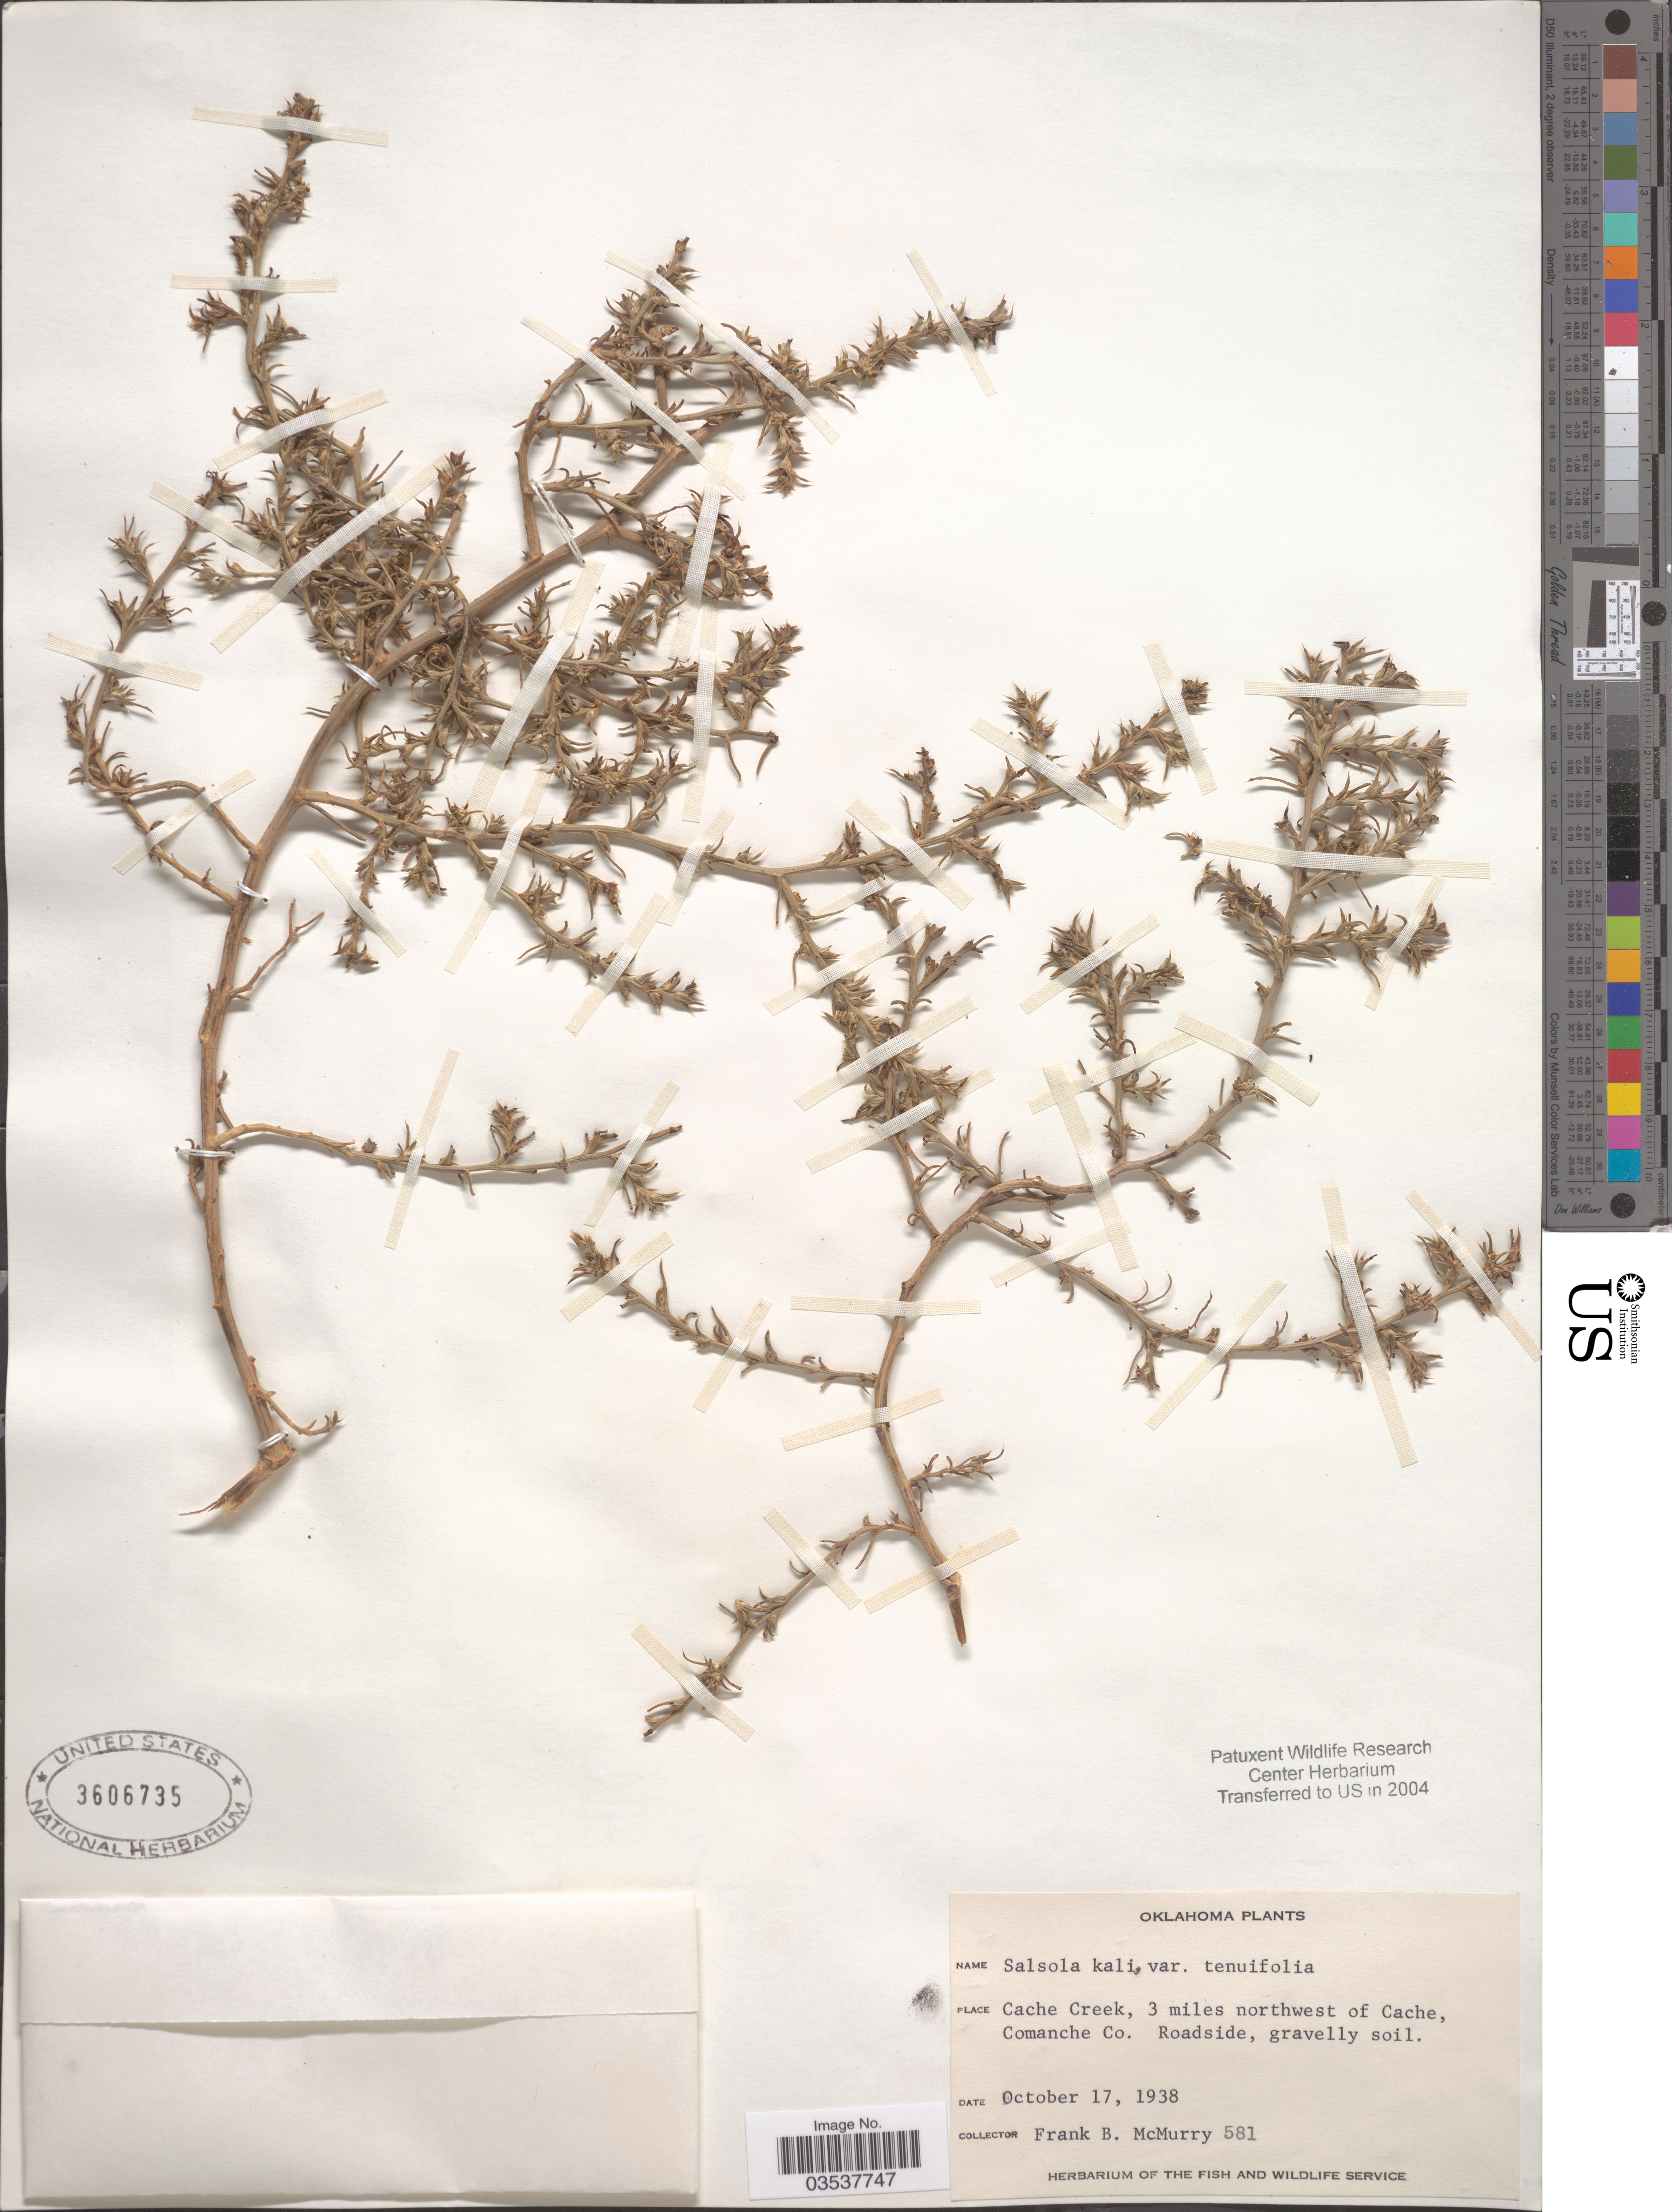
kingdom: Plantae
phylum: Tracheophyta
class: Magnoliopsida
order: Caryophyllales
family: Amaranthaceae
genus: Salsola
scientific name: Salsola kali var. tenuifolia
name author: Tausch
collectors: F. B. McMurry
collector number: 581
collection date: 1938-10-17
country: United States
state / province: Oklahoma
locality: Cache Creek, 3 miles northwest of Cache, Comanche Co.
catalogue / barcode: US 3606735